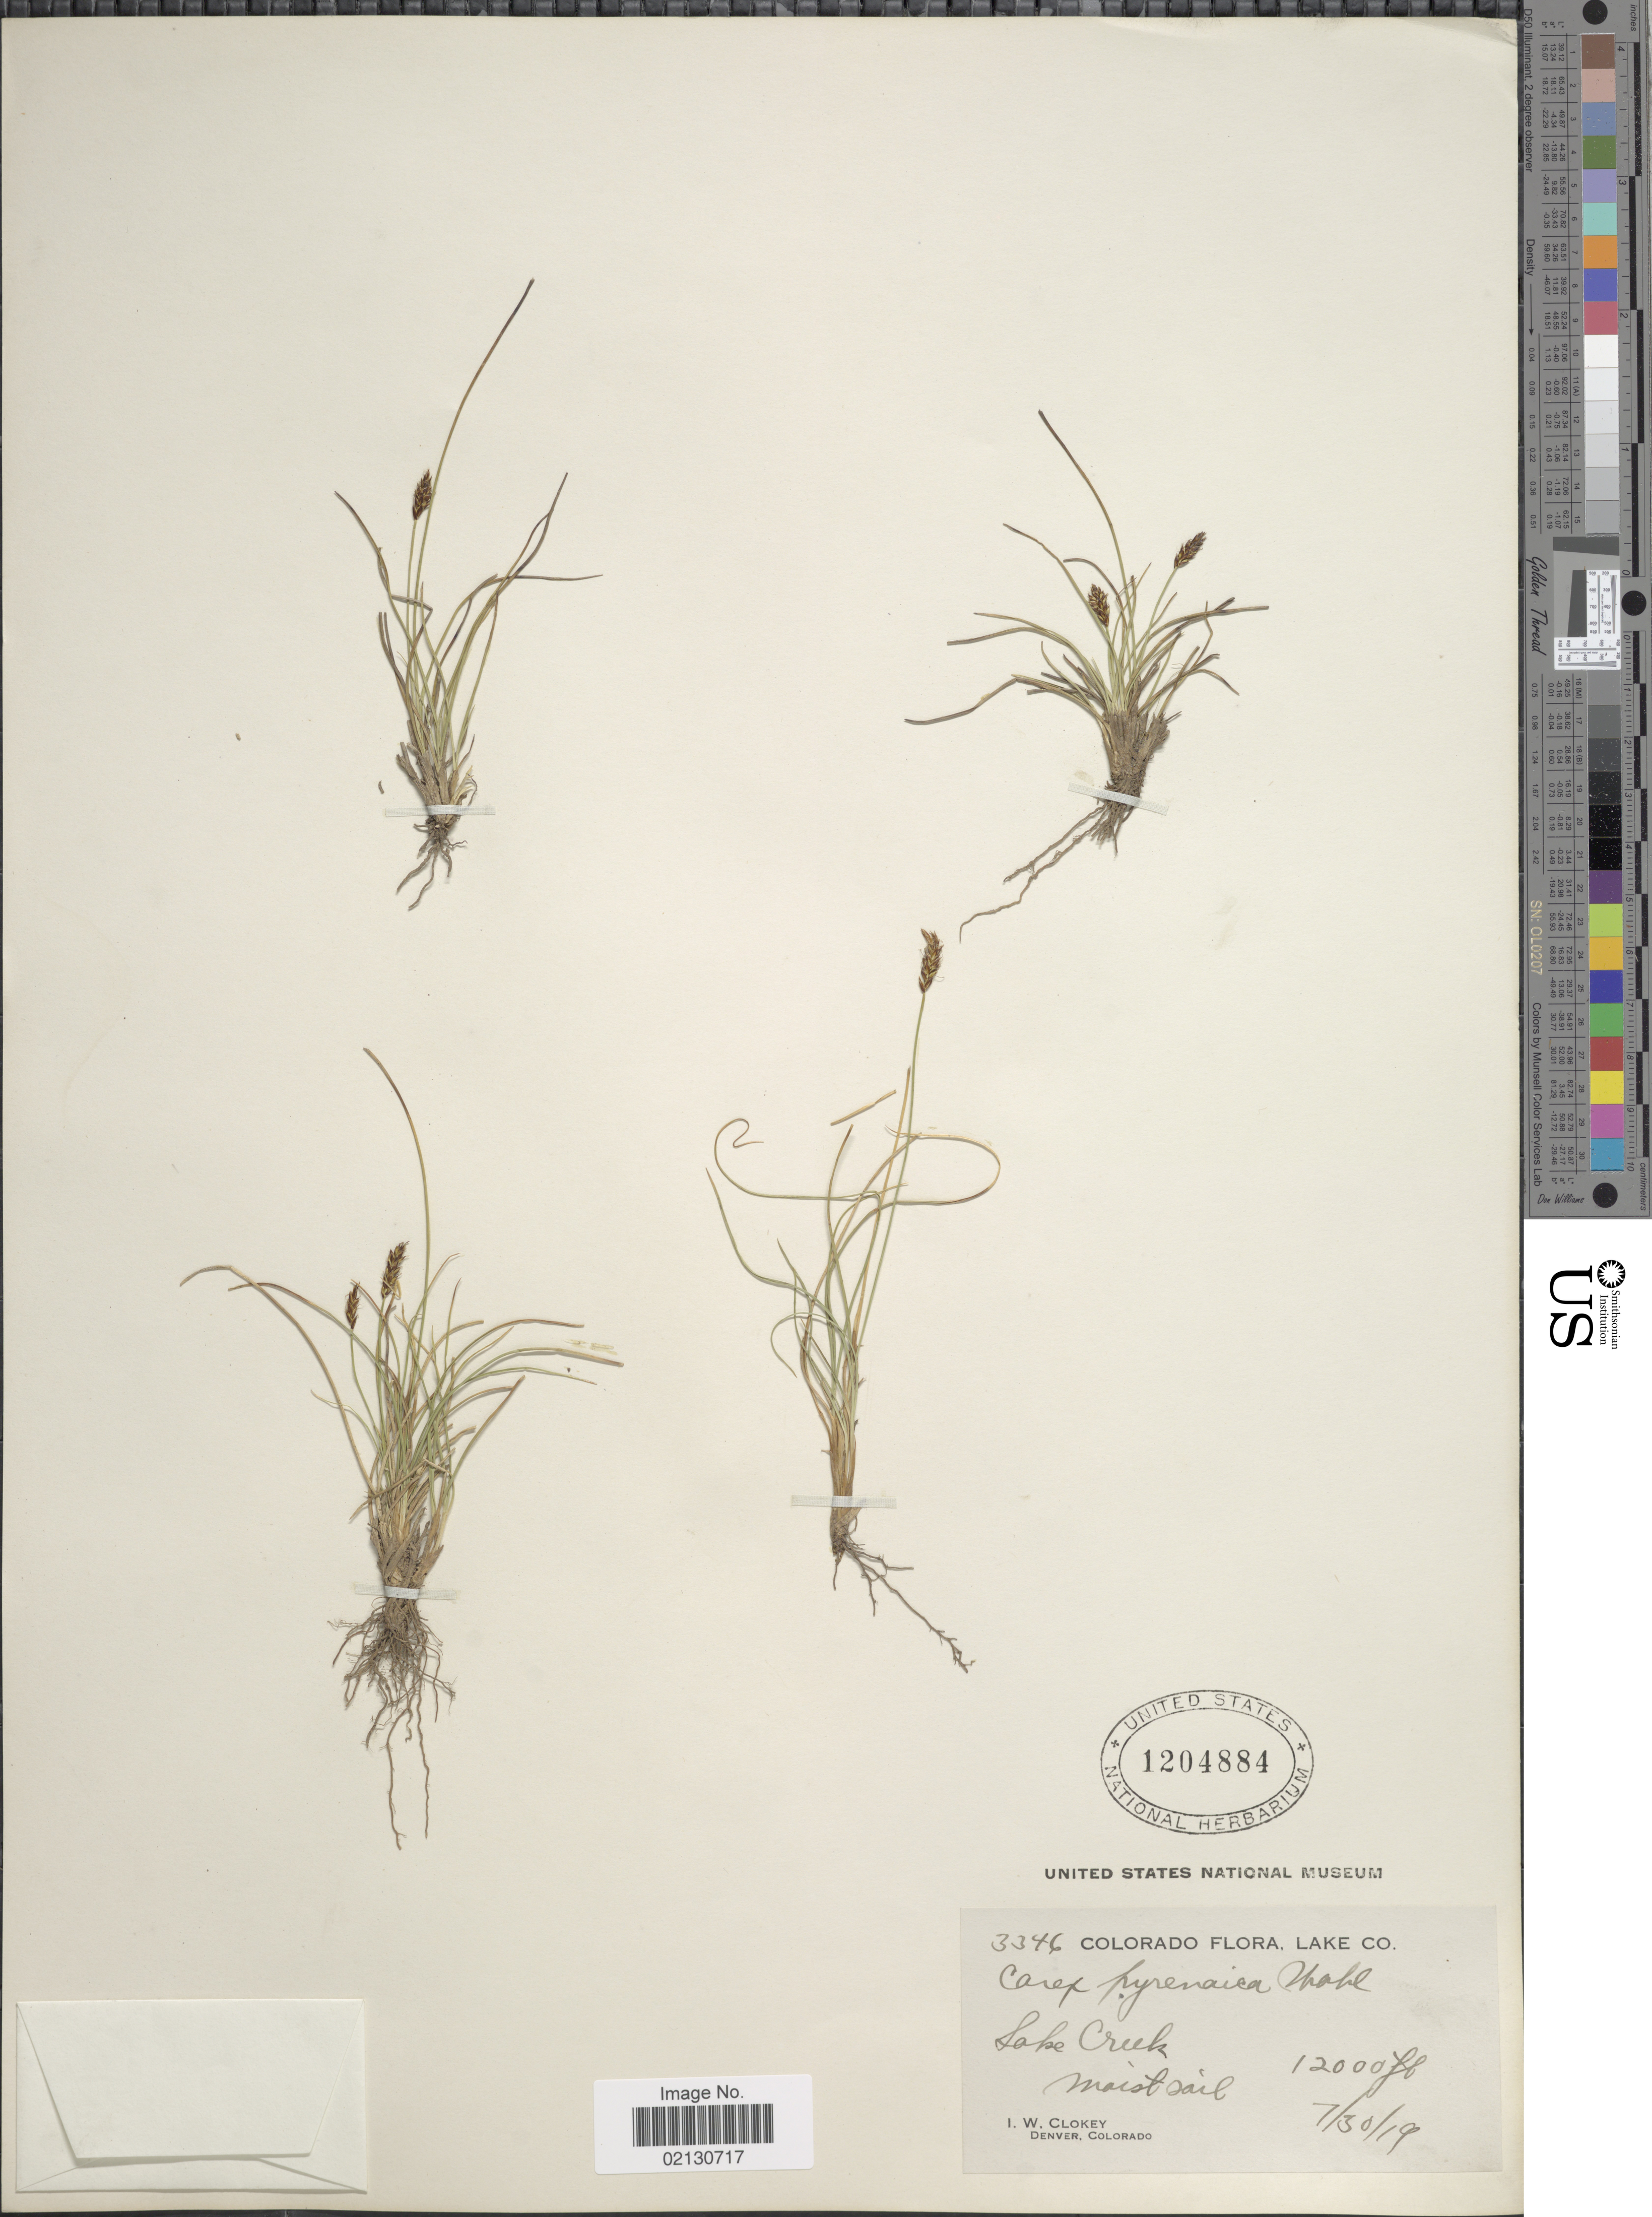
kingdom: Plantae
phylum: Tracheophyta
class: Liliopsida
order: Poales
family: Cyperaceae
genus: Carex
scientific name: Carex micropoda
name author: C.A. Mey.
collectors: I. W. Clokey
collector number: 3346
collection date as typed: Transcribed d/m/y: 30/7/19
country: United States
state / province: Colorado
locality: Lake Co., Lake Creek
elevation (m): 3658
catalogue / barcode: US 1204884